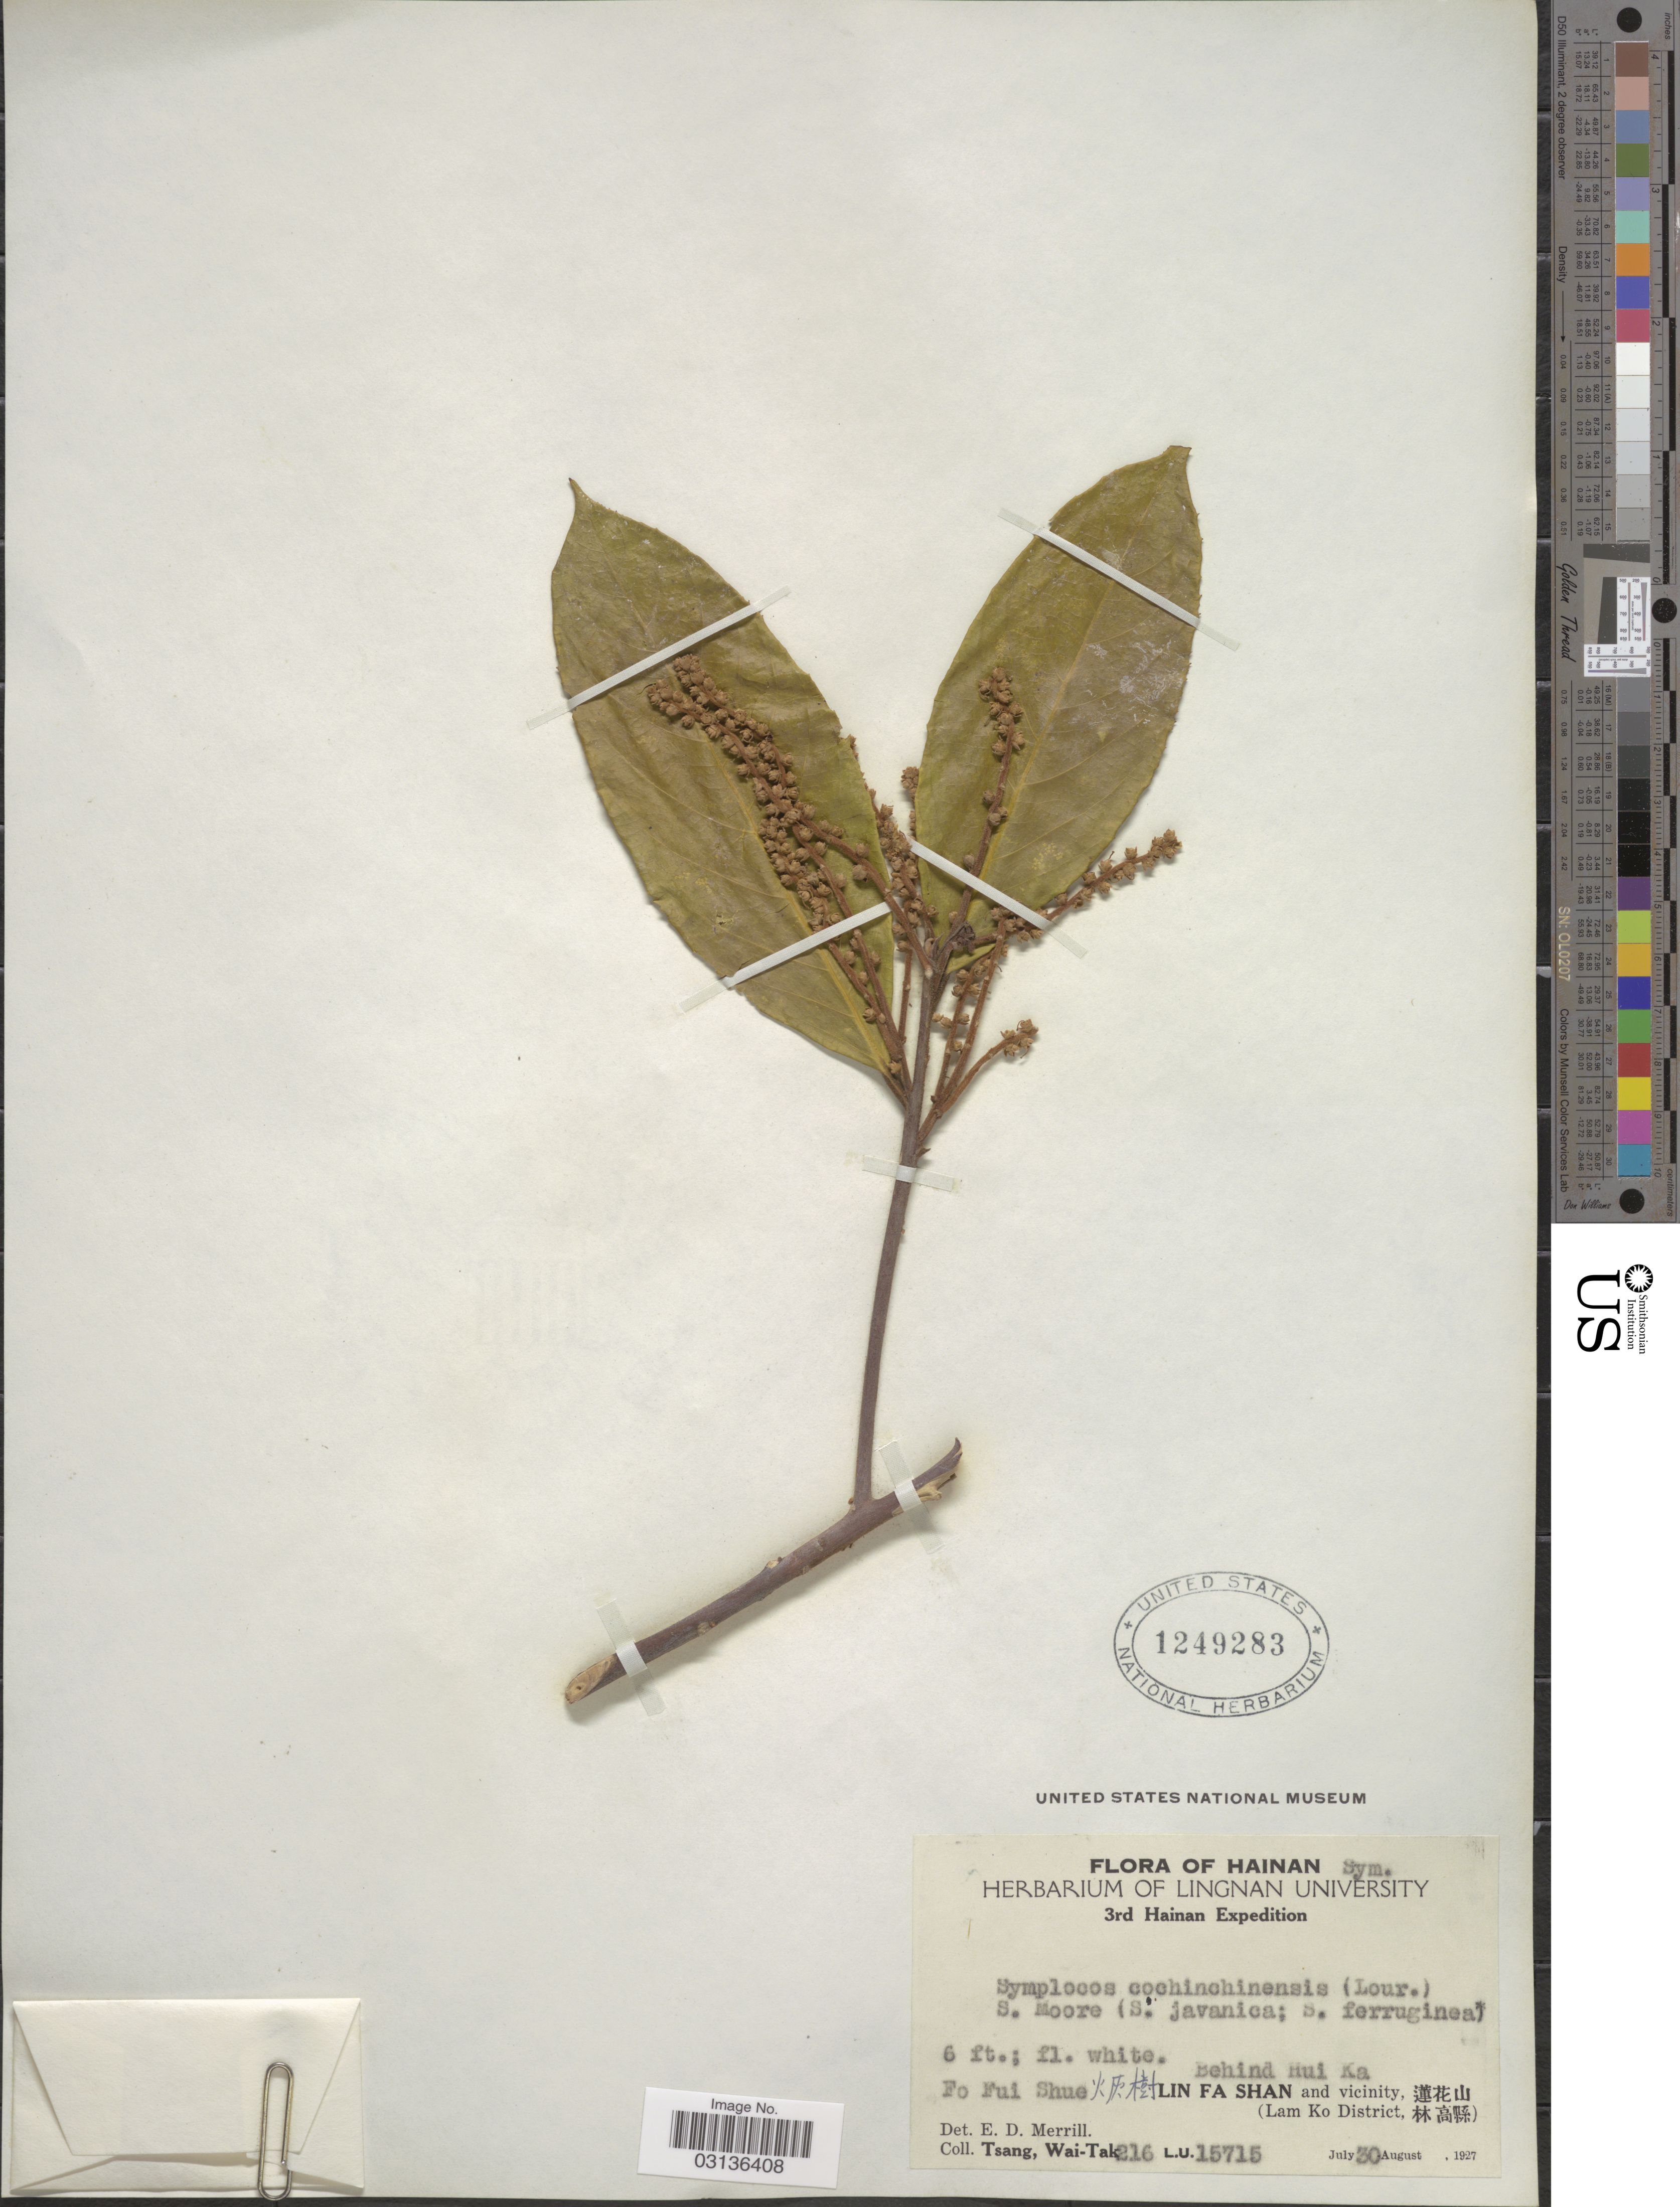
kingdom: Plantae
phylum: Tracheophyta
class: Magnoliopsida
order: Ericales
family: Symplocaceae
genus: Symplocos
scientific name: Symplocos cochinchinensis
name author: (Lour.) S. Moore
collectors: W. T. Tsang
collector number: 216L.U.15715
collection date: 1927-07-30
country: China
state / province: Hainan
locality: Behind Hui Ka. Fo Fui Shue. Lin Fa Shan and vicinity, (Lam Ko District).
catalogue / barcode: US 1249283